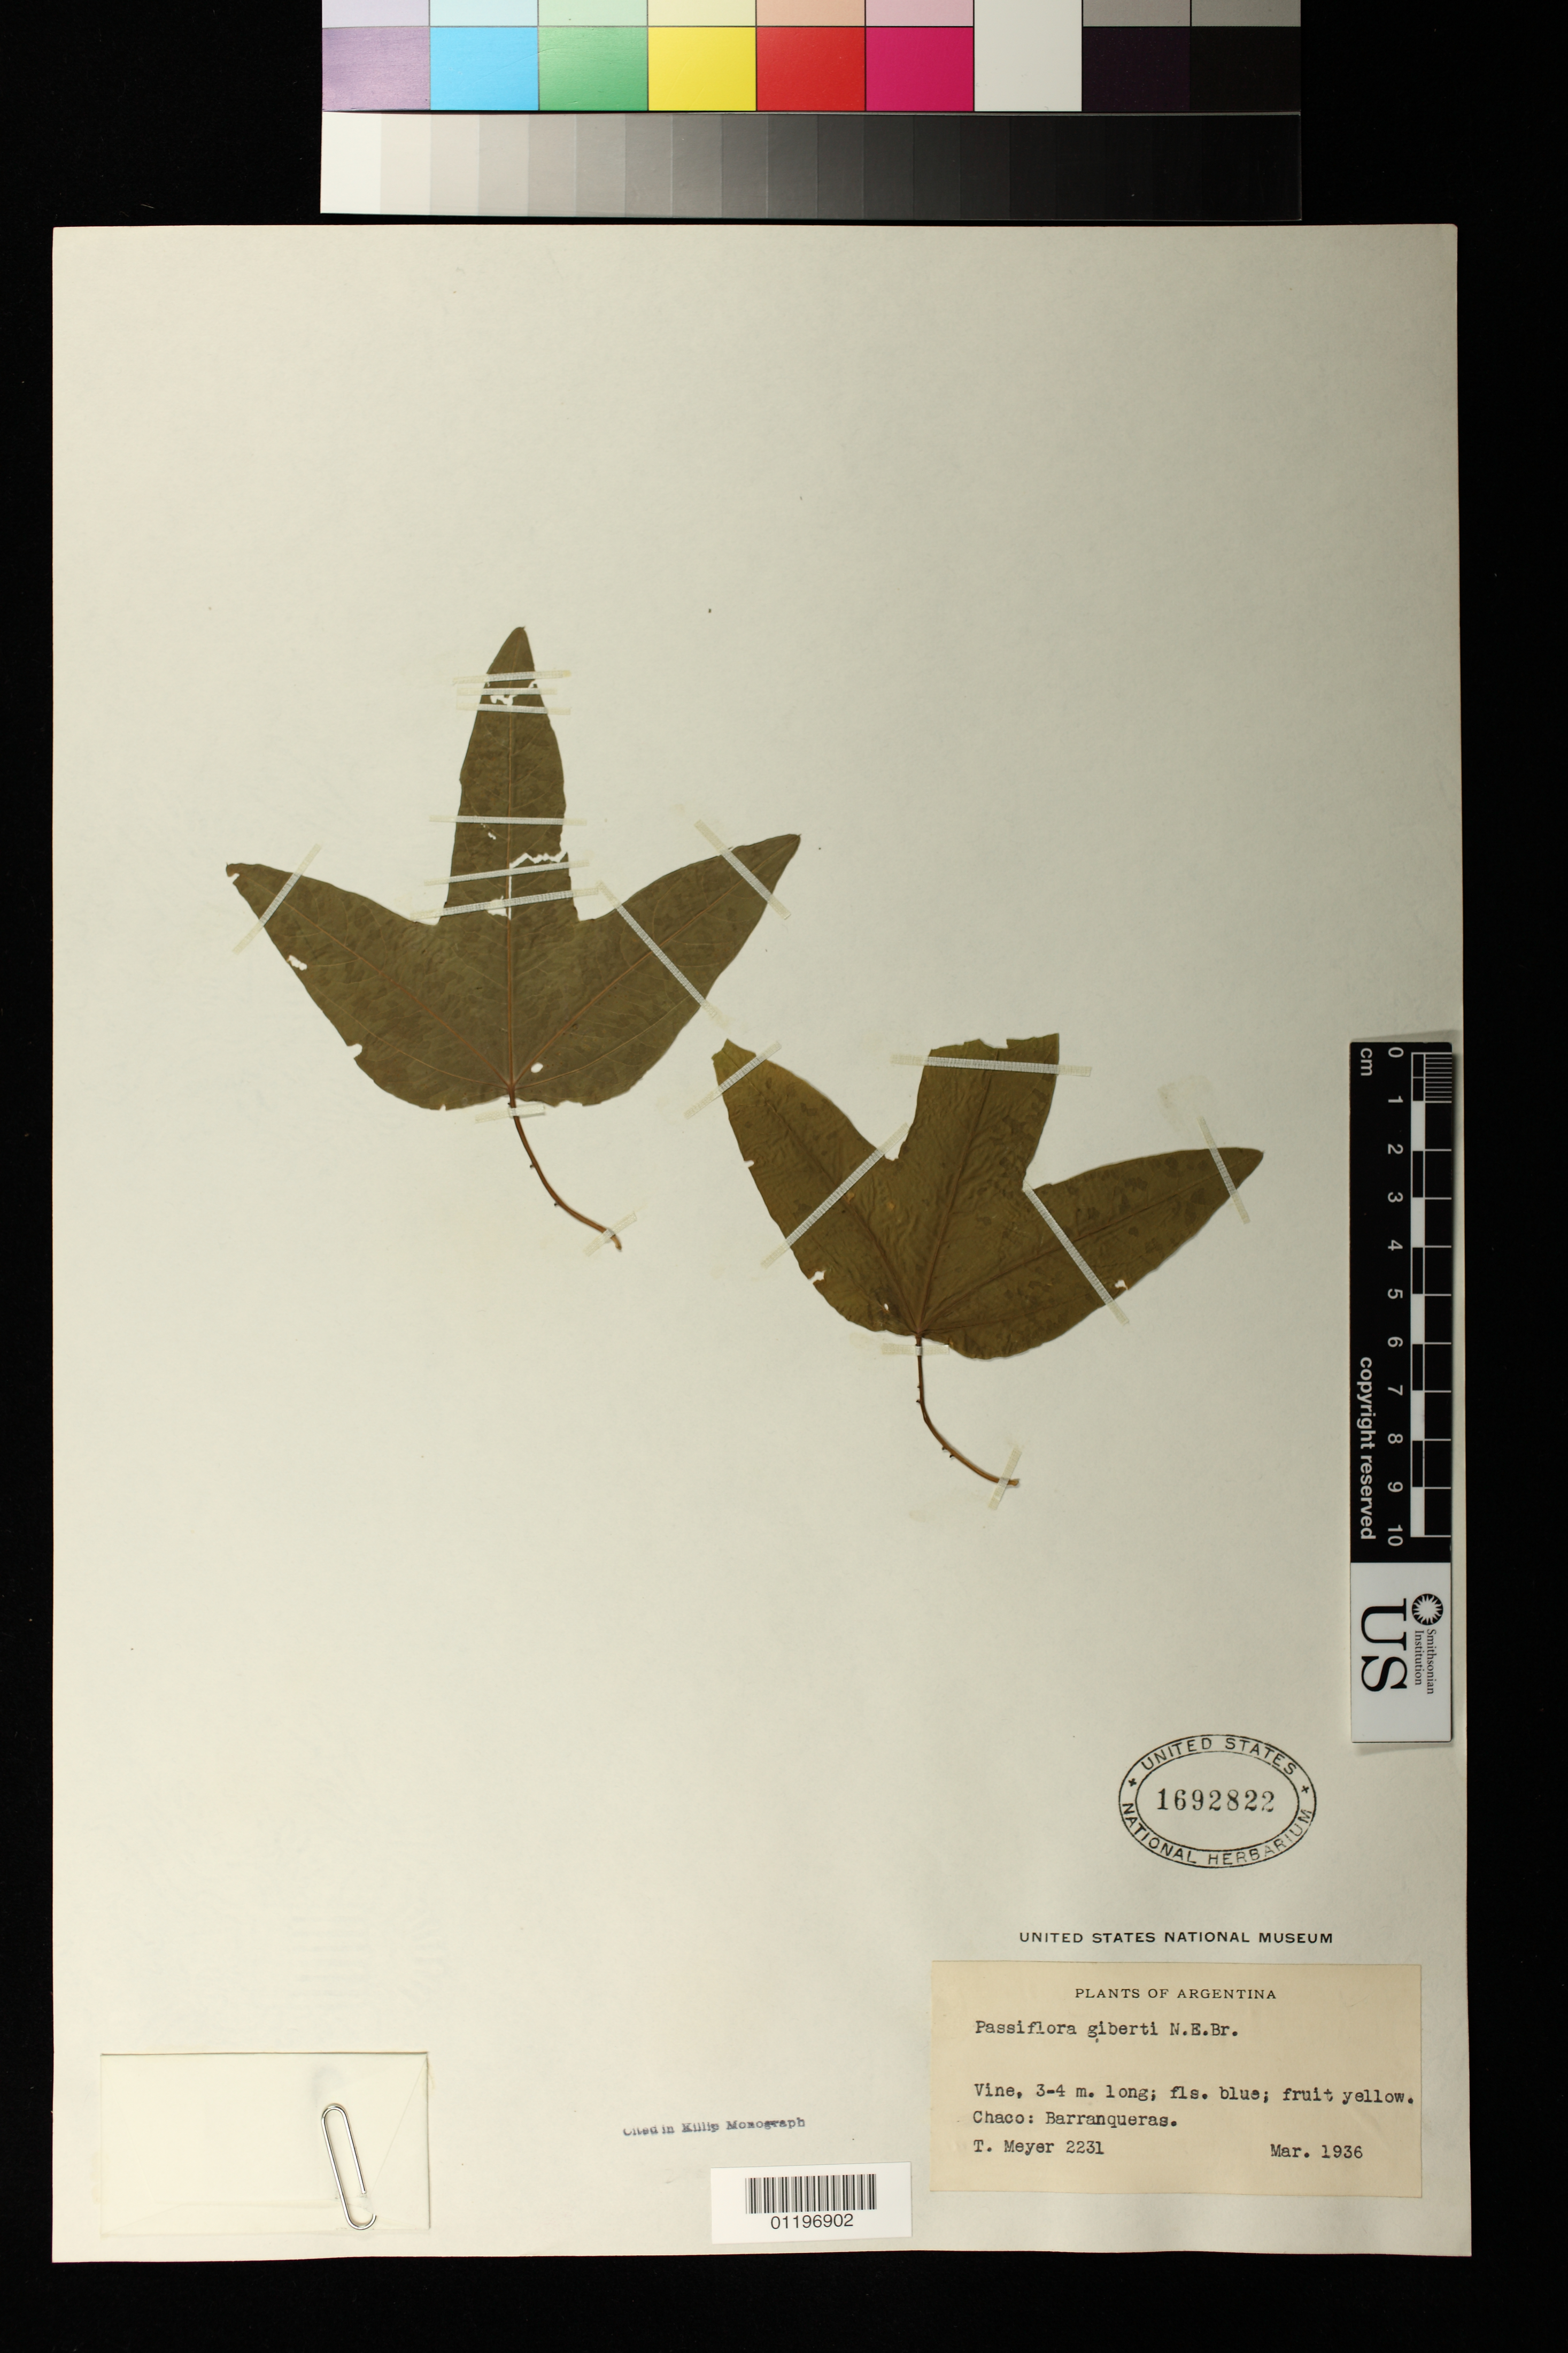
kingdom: Plantae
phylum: Tracheophyta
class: Magnoliopsida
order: Malpighiales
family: Passifloraceae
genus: Passiflora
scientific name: Passiflora gibertii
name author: N.E. Br.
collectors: T. Meyer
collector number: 2231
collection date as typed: Mar 1936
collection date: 1936-03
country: Argentina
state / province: Chaco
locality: Chaco: Barranqueras.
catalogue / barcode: US 1692822